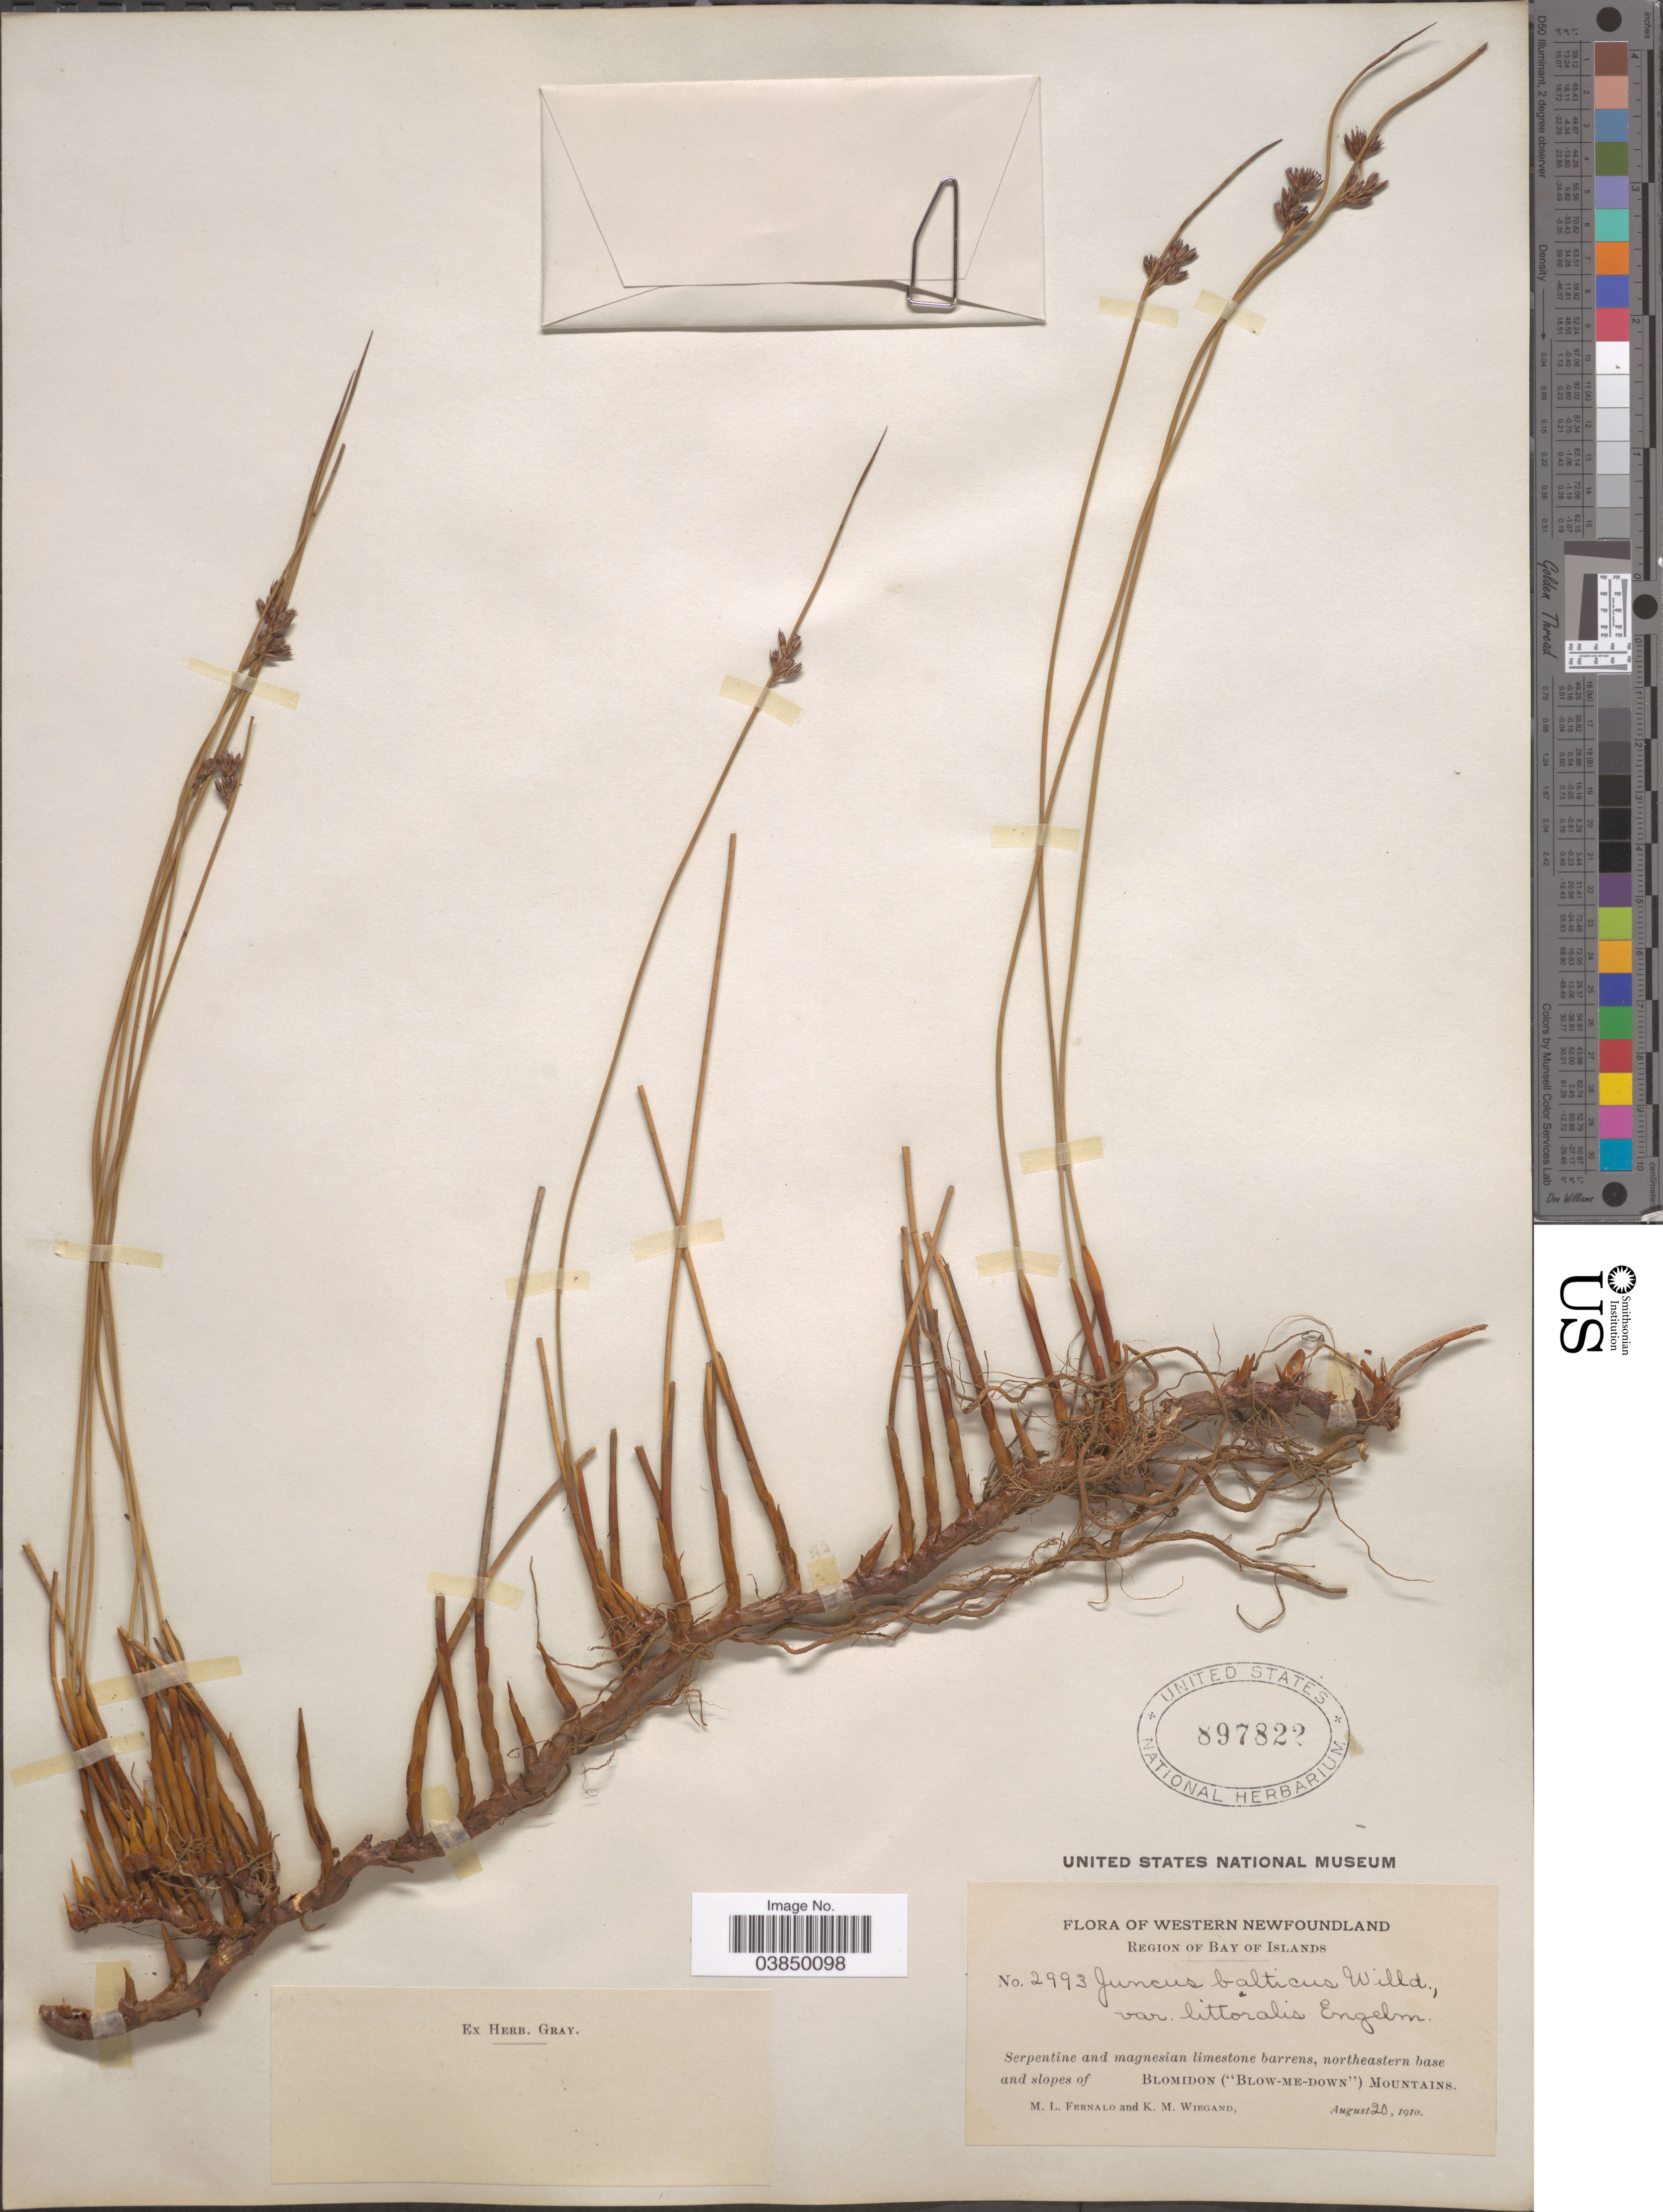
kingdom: Plantae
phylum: Tracheophyta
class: Liliopsida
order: Poales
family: Juncaceae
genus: Juncus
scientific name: Juncus balticus var. littoralis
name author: Engelm.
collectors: M. L. Fernald & K. M. Wiegand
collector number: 2993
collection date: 1910-08-20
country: Canada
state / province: Newfoundland and Labrador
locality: Western Newfoundland. Region of Bay of Islands. Northeastern base and slopes of Blomidon ("Blow-me-down") Mountains.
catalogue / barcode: US 897822